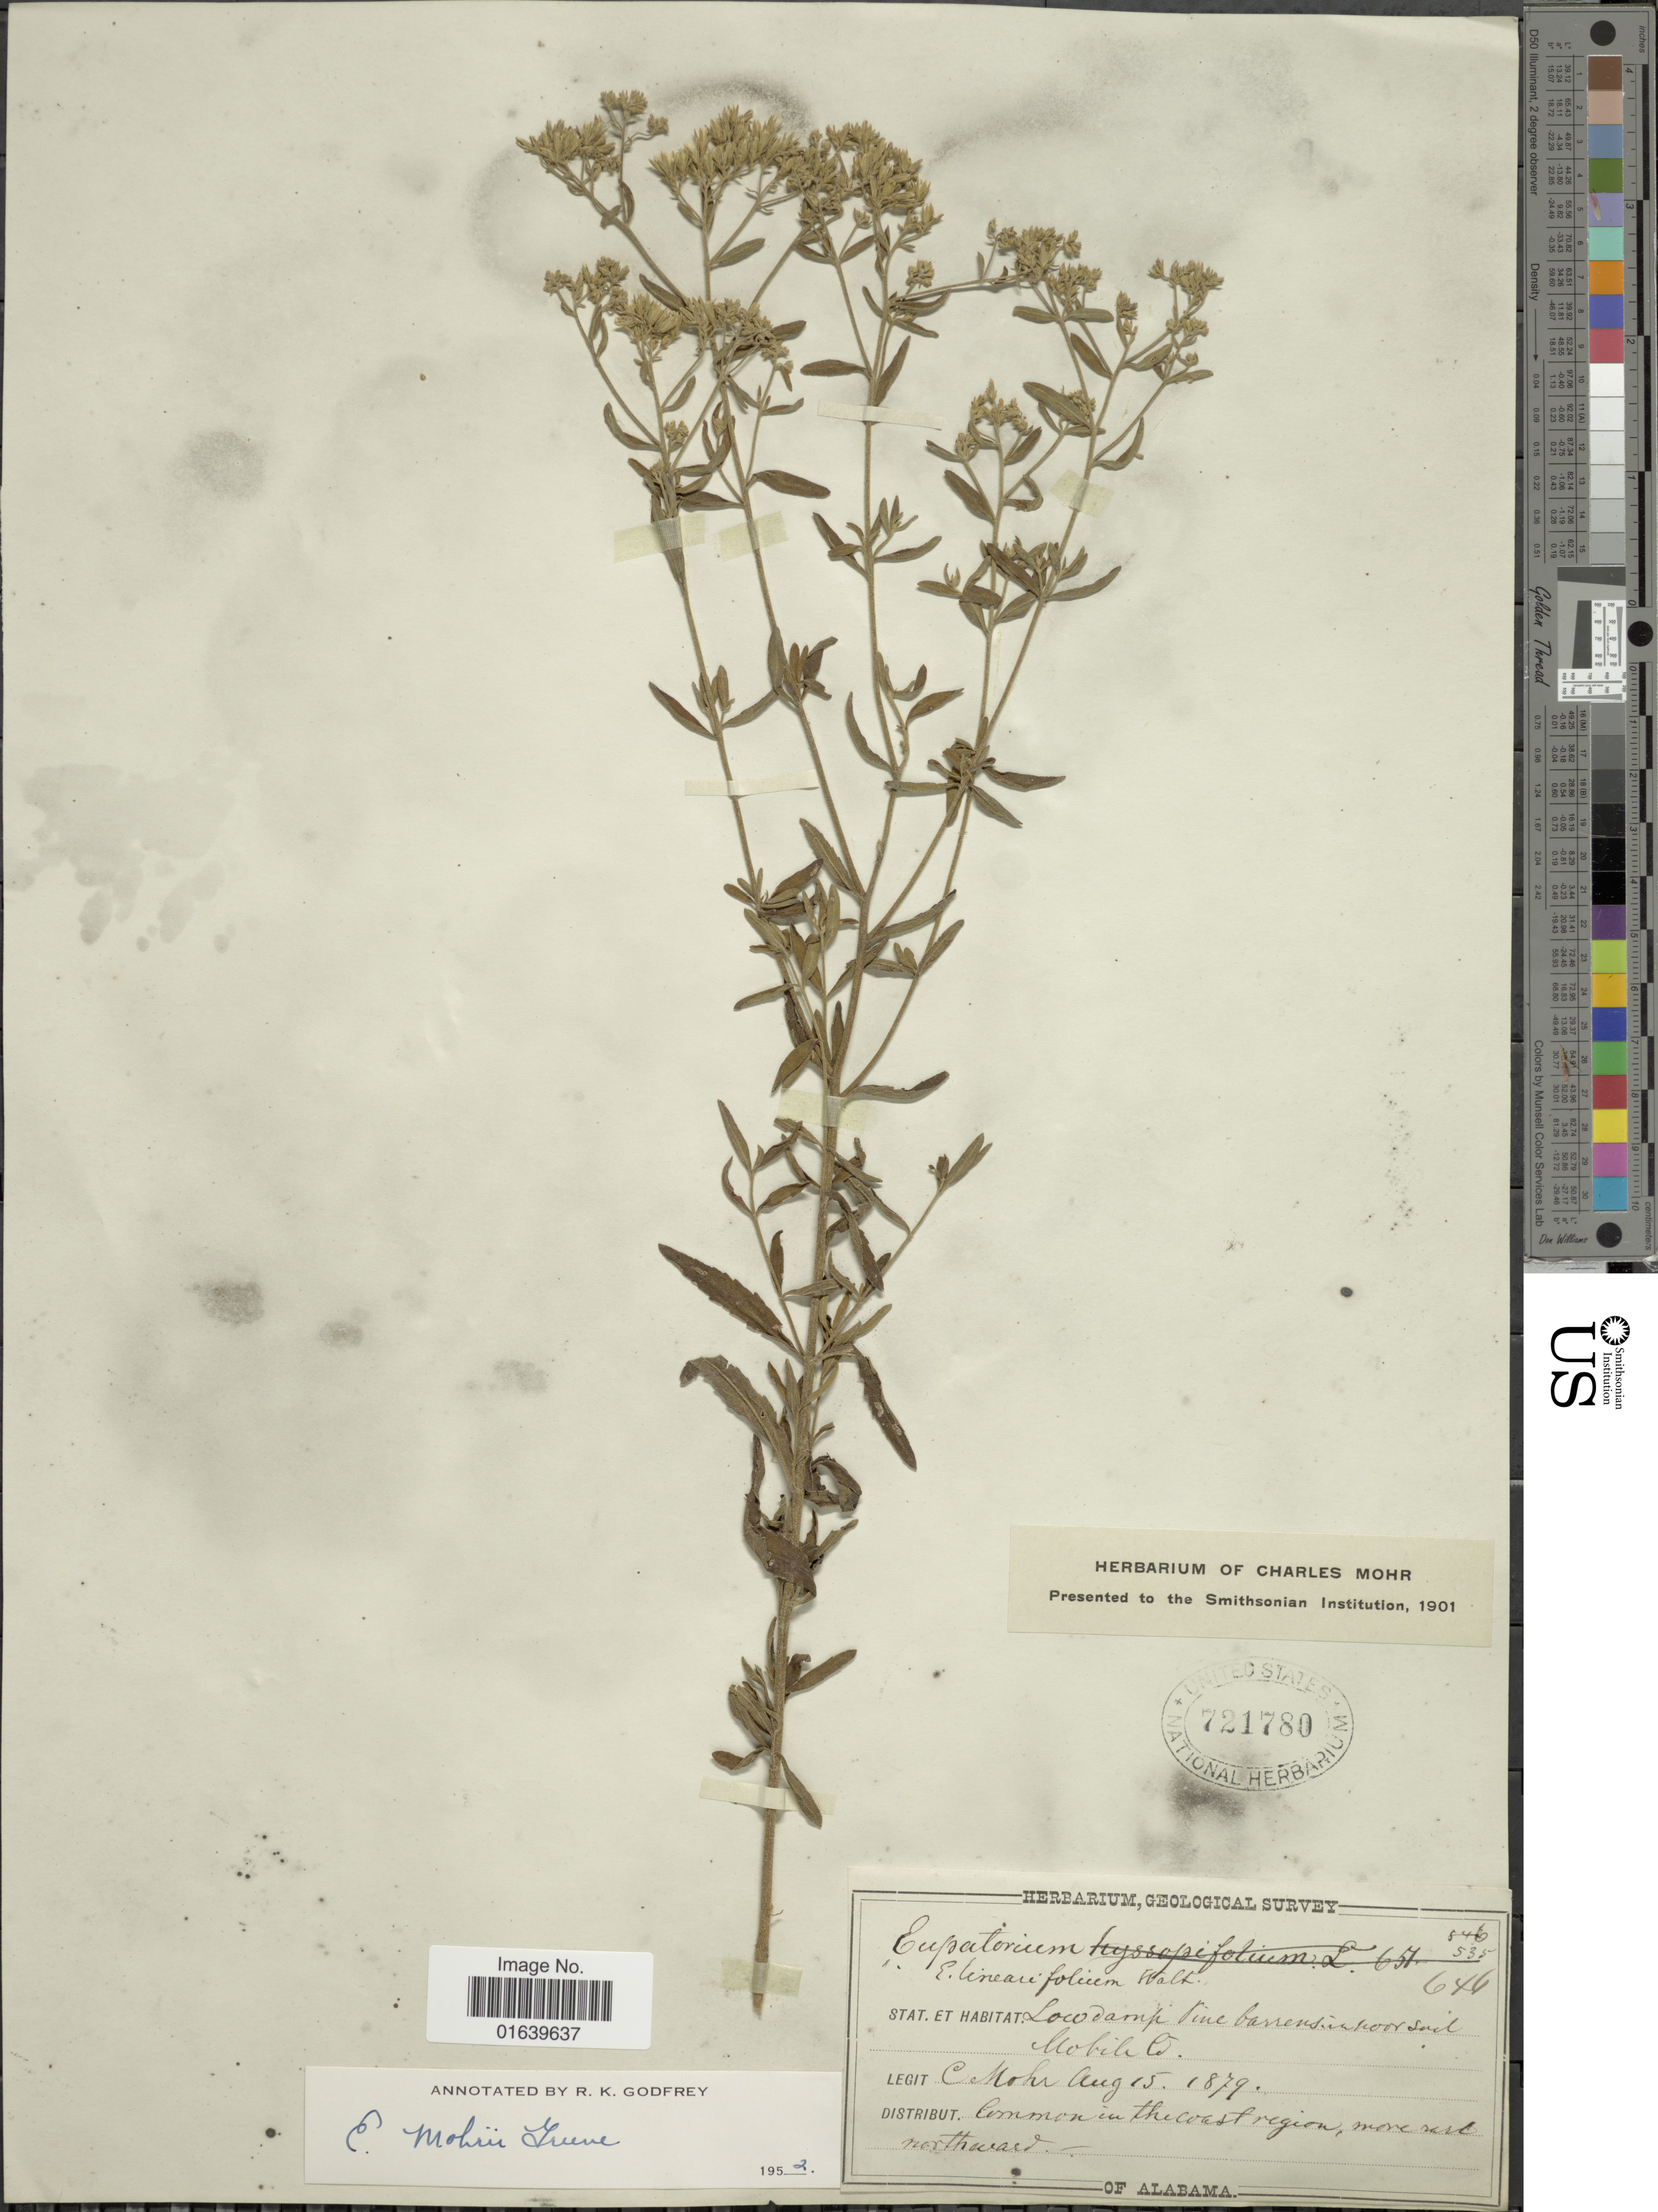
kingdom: Plantae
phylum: Tracheophyta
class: Magnoliopsida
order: Asterales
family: Asteraceae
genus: Eupatorium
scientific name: Eupatorium mohrii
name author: Greene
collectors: C. T. Mohr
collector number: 644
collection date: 1879-08-15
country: United States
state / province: Alabama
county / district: Mobile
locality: Low damp Pine barrnes. Common in the coast region, more rare northwest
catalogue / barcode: US 721780